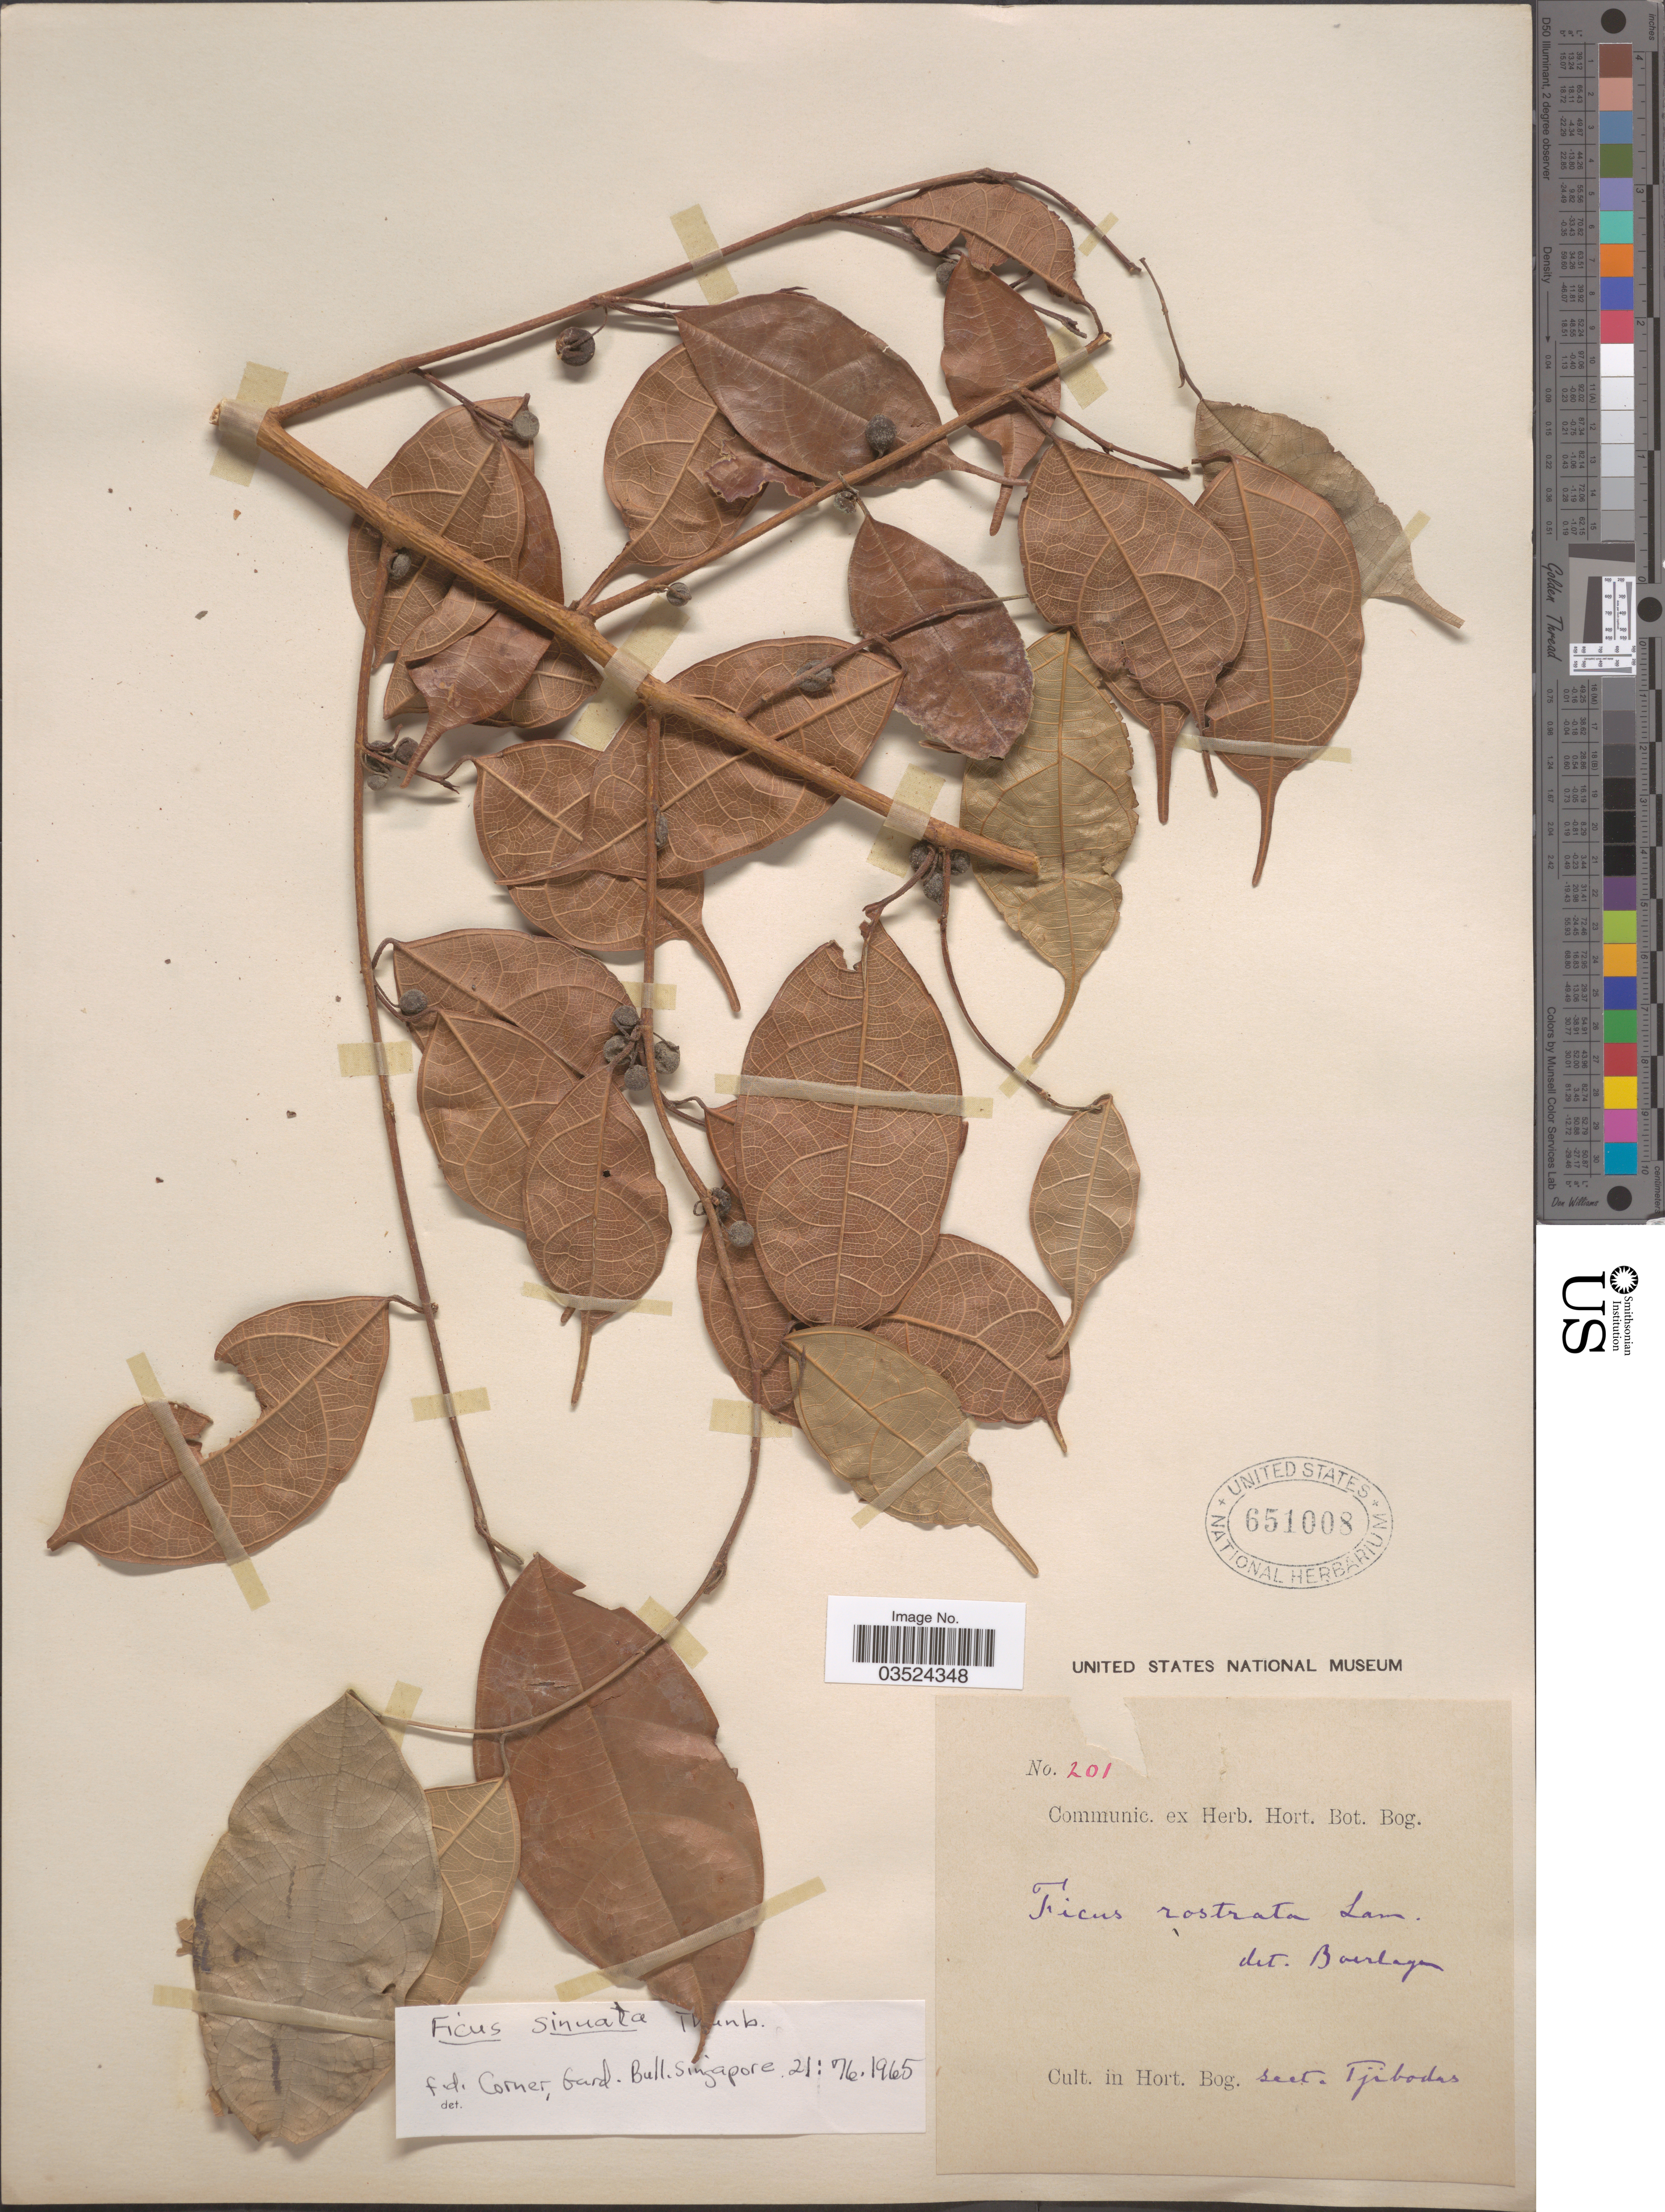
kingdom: Plantae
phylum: Tracheophyta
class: Magnoliopsida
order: Rosales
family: Moraceae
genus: Ficus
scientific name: Ficus sinuata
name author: Thunb.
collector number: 201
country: Indonesia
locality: Cult. in Hort. Bog. sect*. Tjibodas.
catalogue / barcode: US 651008